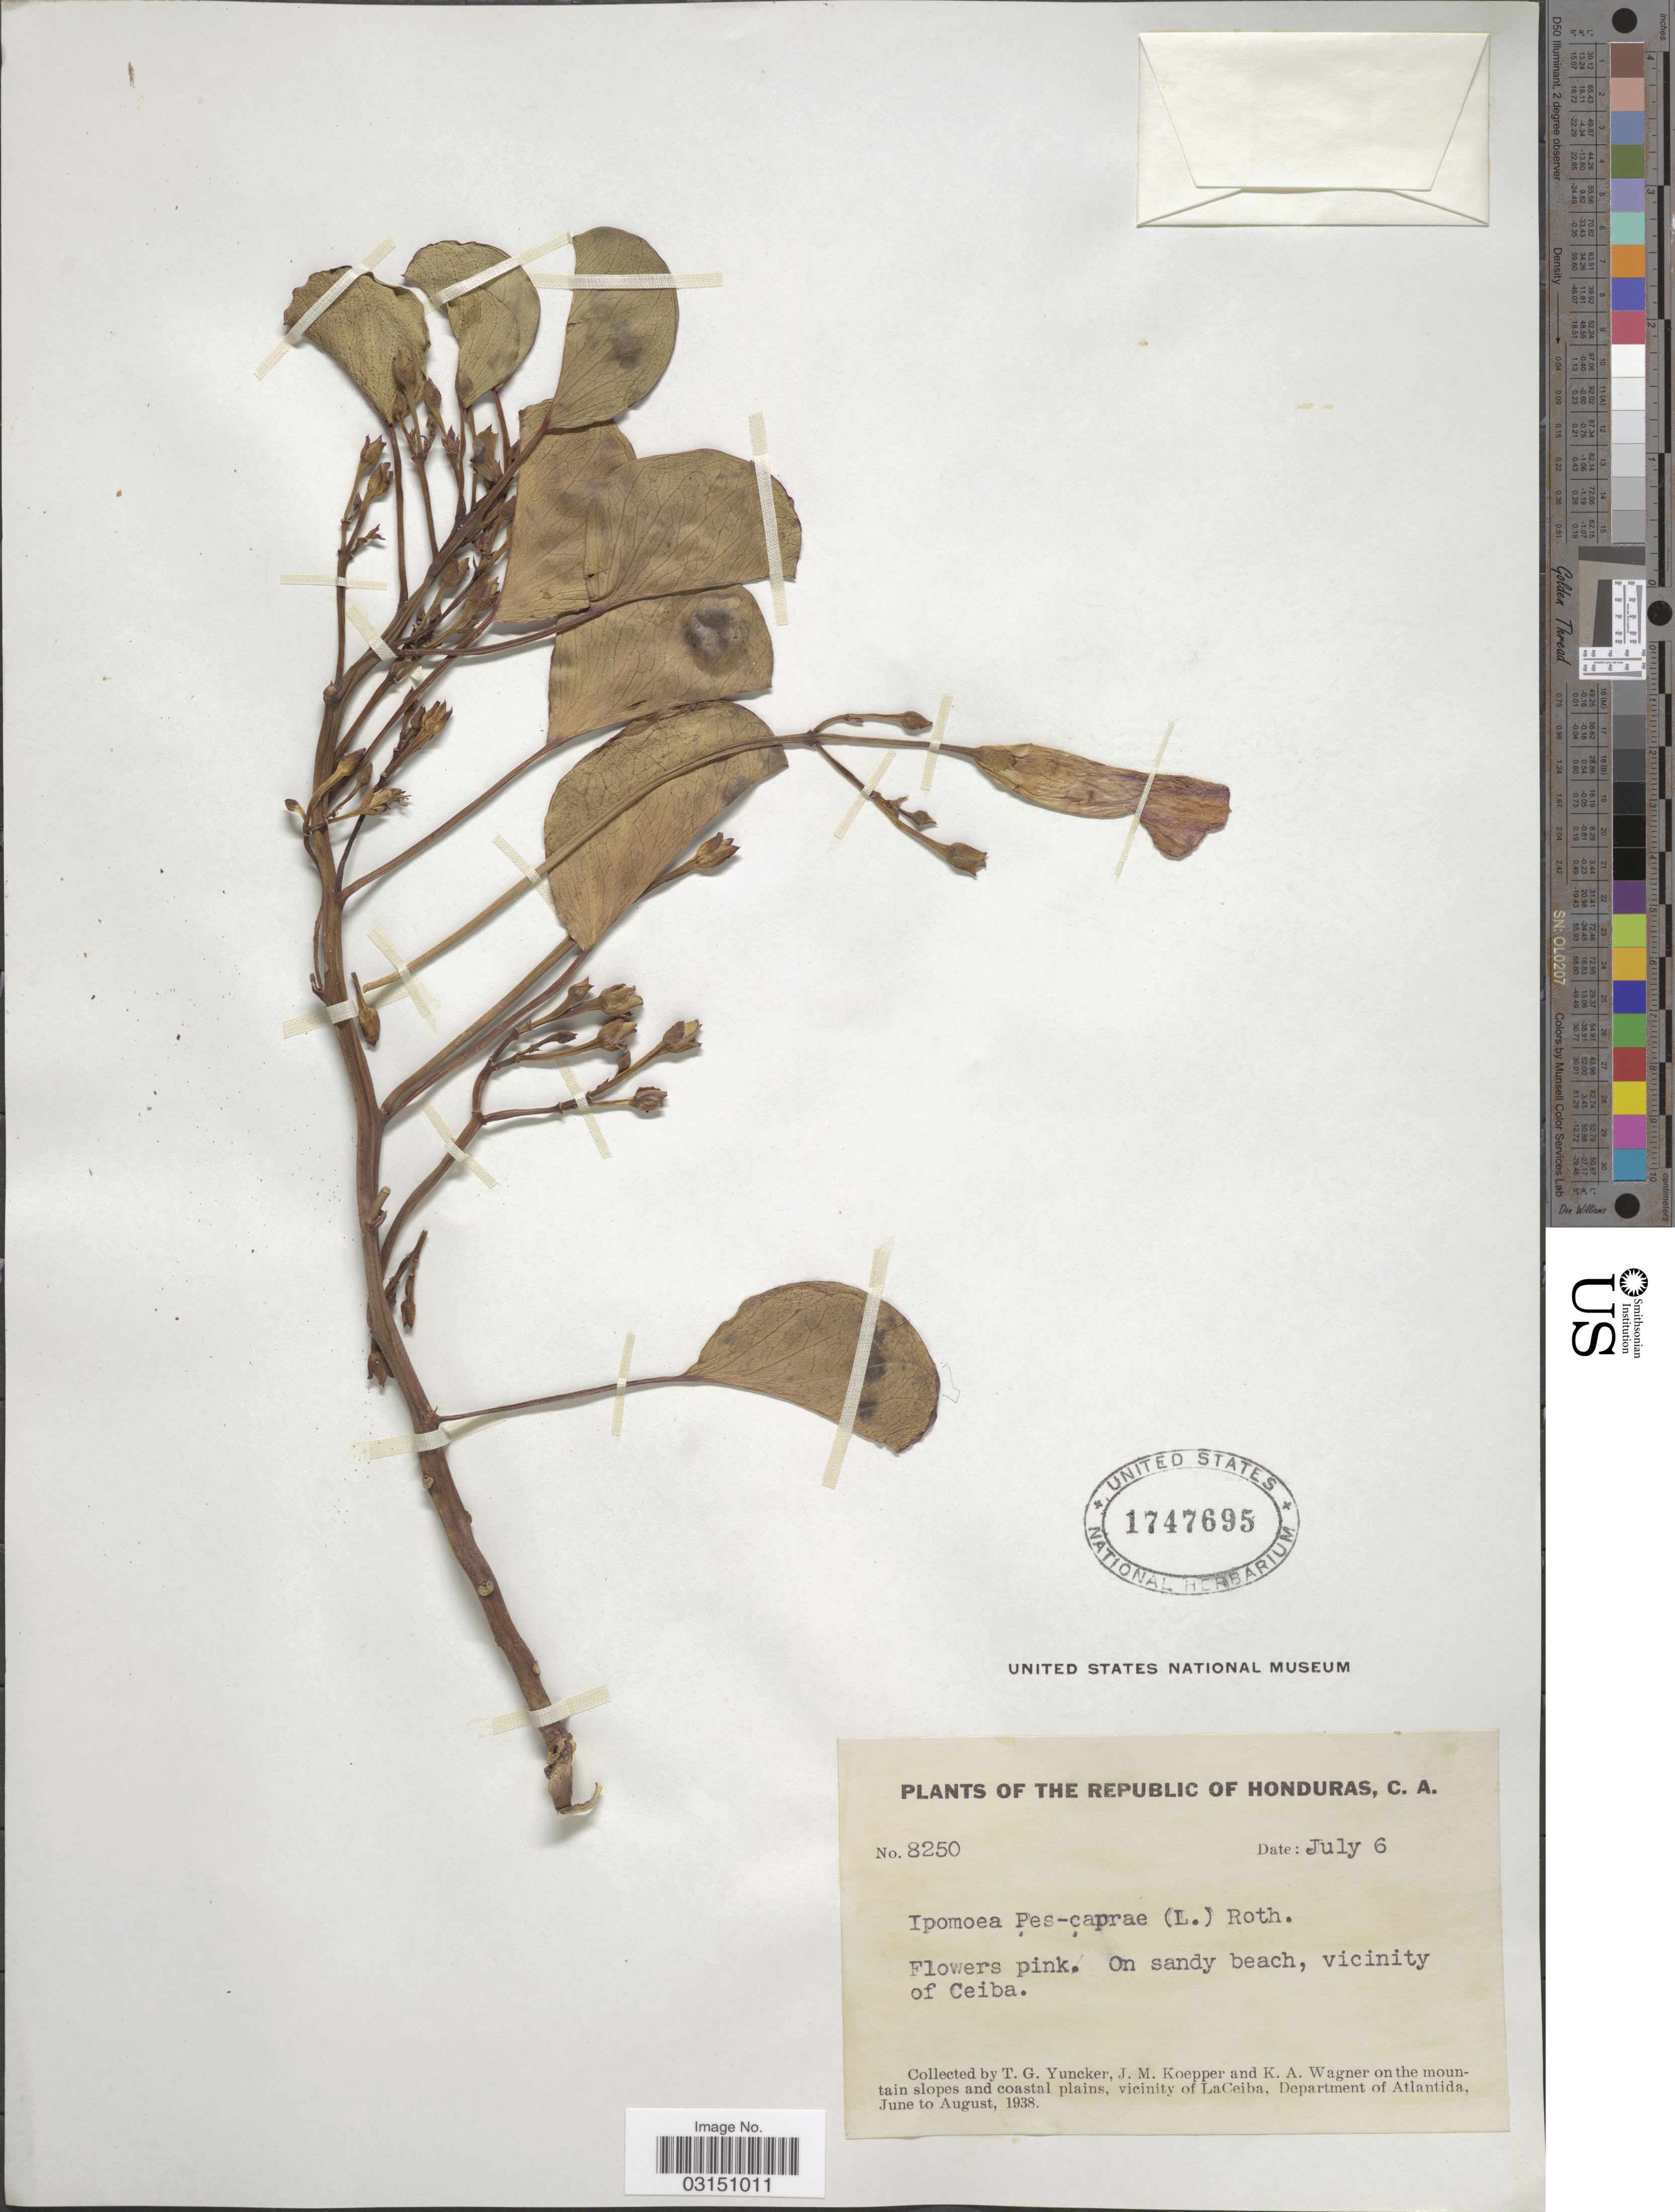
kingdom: Plantae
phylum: Tracheophyta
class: Magnoliopsida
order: Solanales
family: Convolvulaceae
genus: Ipomoea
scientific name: Ipomoea pes-caprae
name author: (L.) R. Br.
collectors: T. G. Yuncker, J. M. Koepper & K. A. Wagner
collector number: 8250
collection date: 1938-07-06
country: Honduras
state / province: Atlántida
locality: The Republic of Honduras. On sandy beach, vicinity of Ceiba, on the mountain slopes and coastal plains, vicinity of LaCeiba, Department of Atlantida.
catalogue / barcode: US 1747695